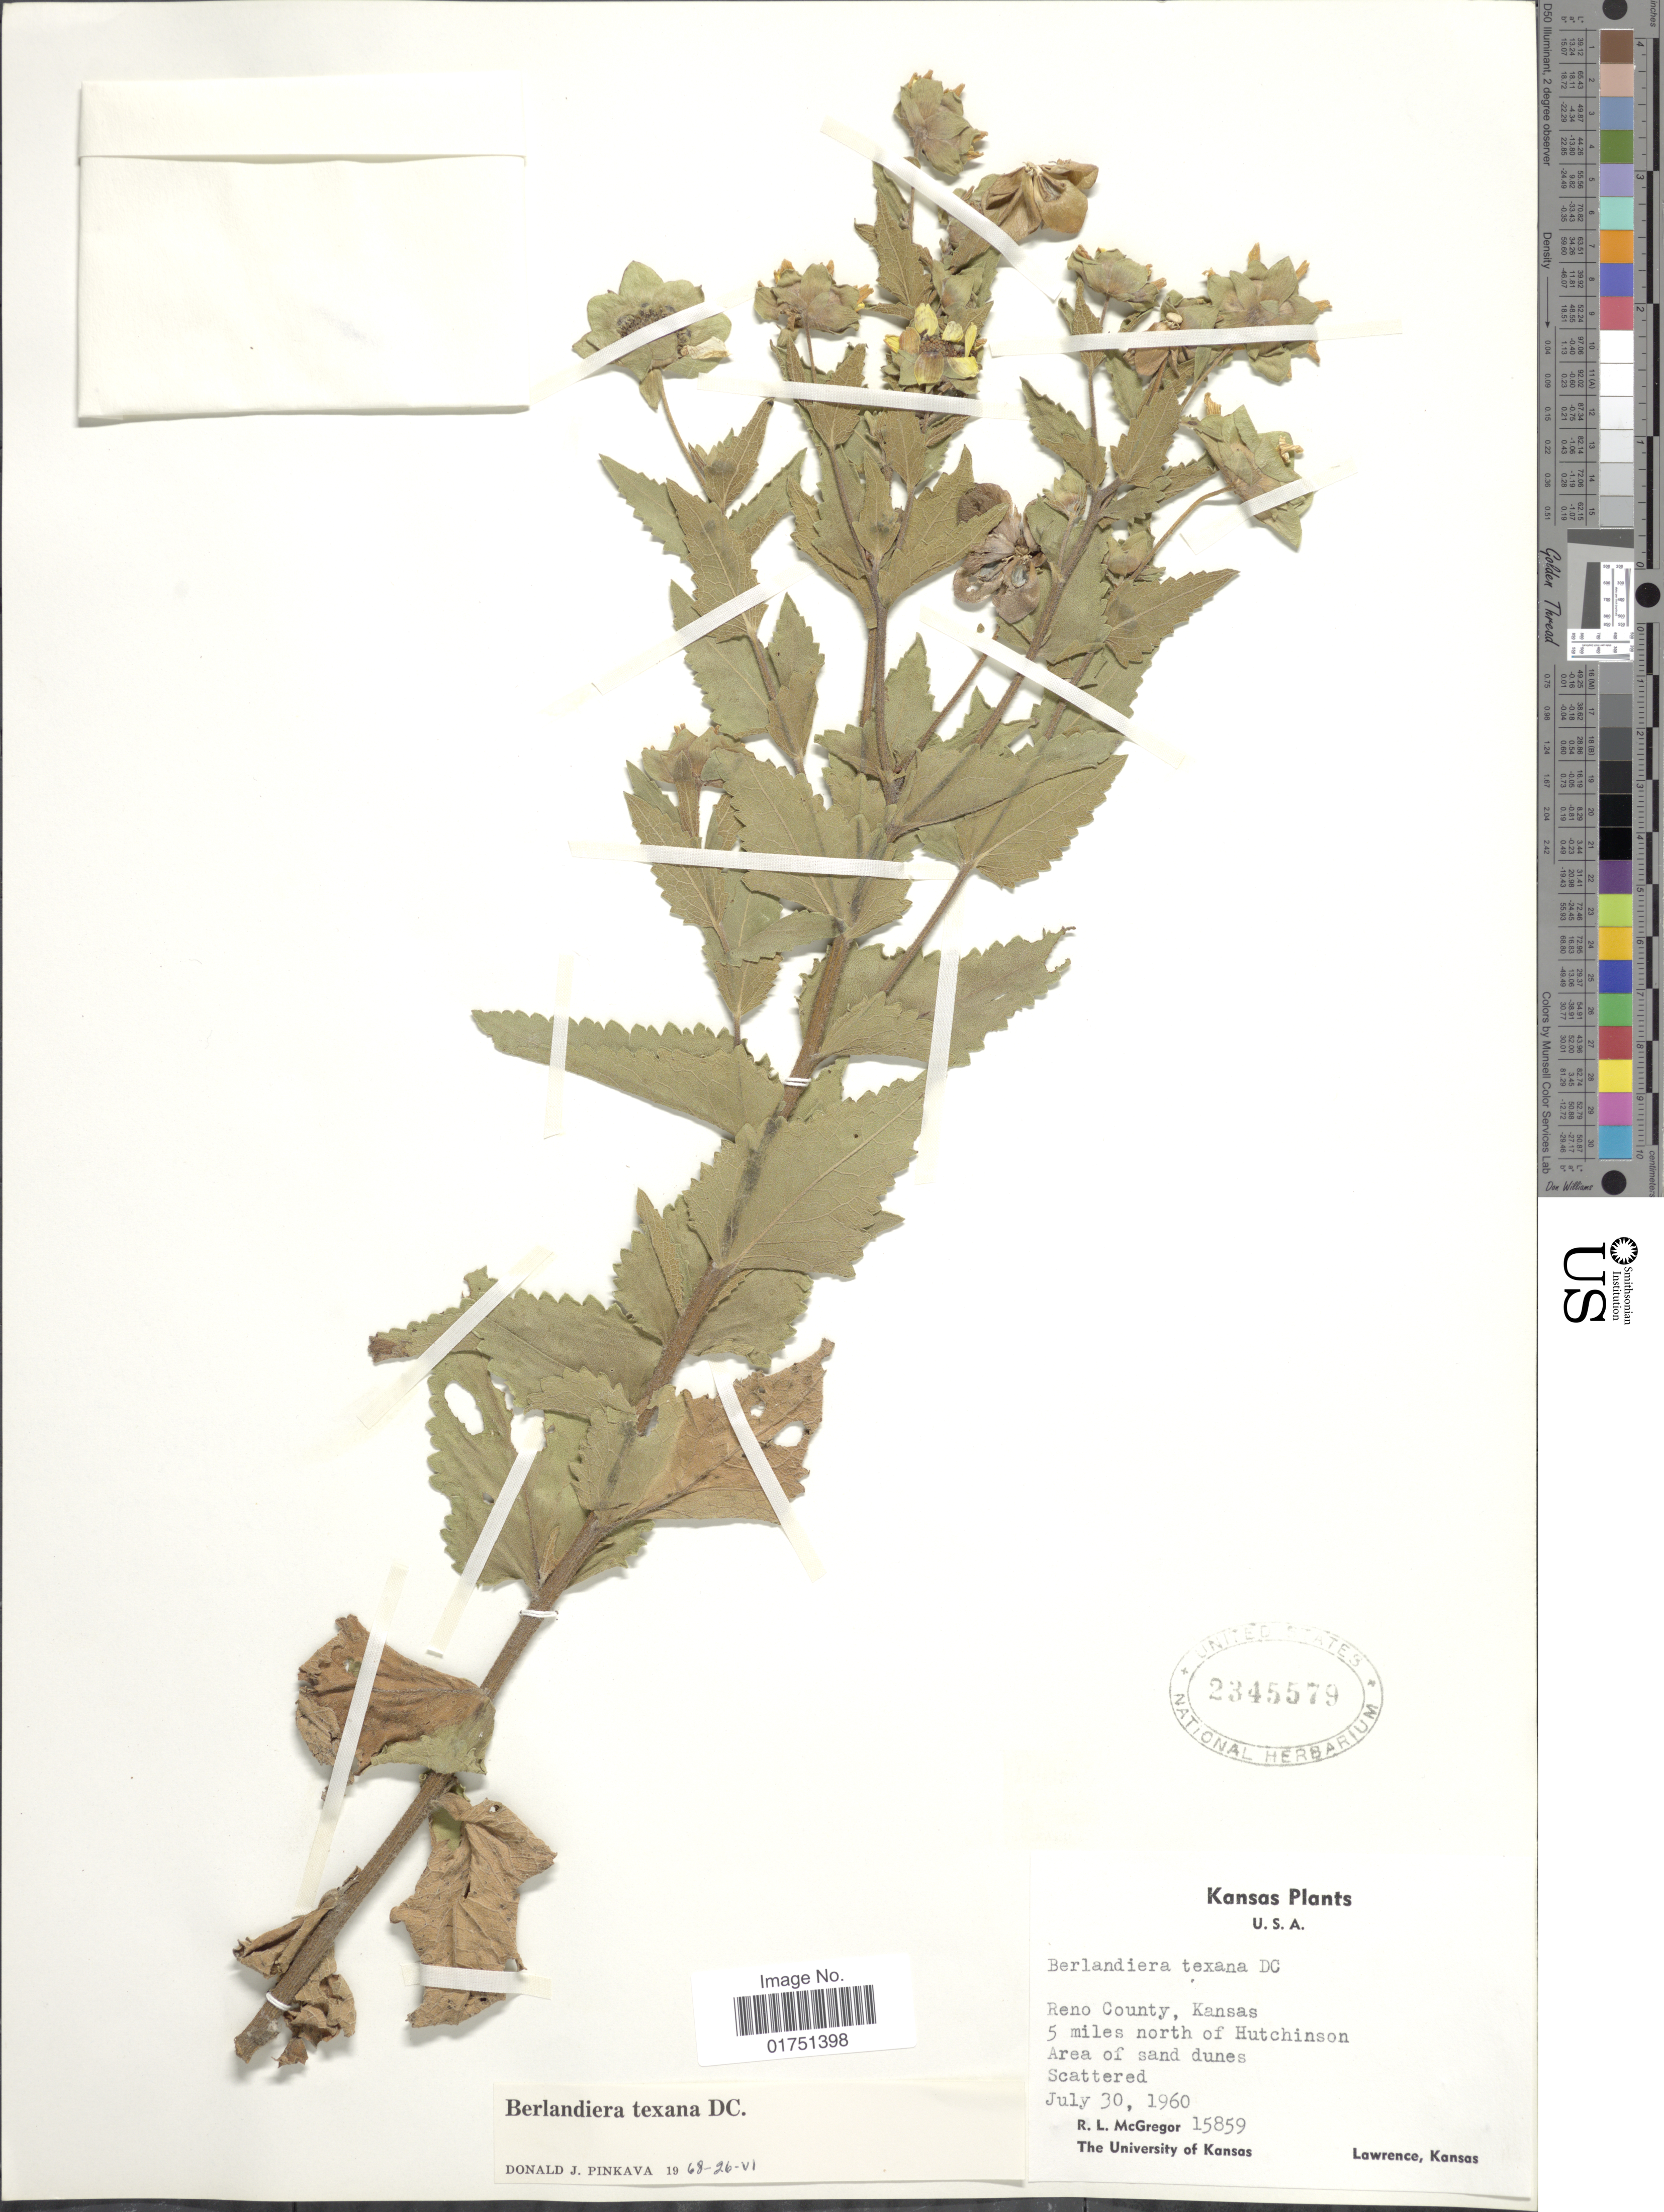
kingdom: Plantae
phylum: Tracheophyta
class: Magnoliopsida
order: Asterales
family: Asteraceae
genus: Berlandiera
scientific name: Berlandiera texana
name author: DC.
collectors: R. McGregor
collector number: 15859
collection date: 1960-07-30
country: United States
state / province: Kansas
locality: Reno County, Kansas. 5 miles north of Hutchinson. Area of sand dunes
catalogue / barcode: US 2345579